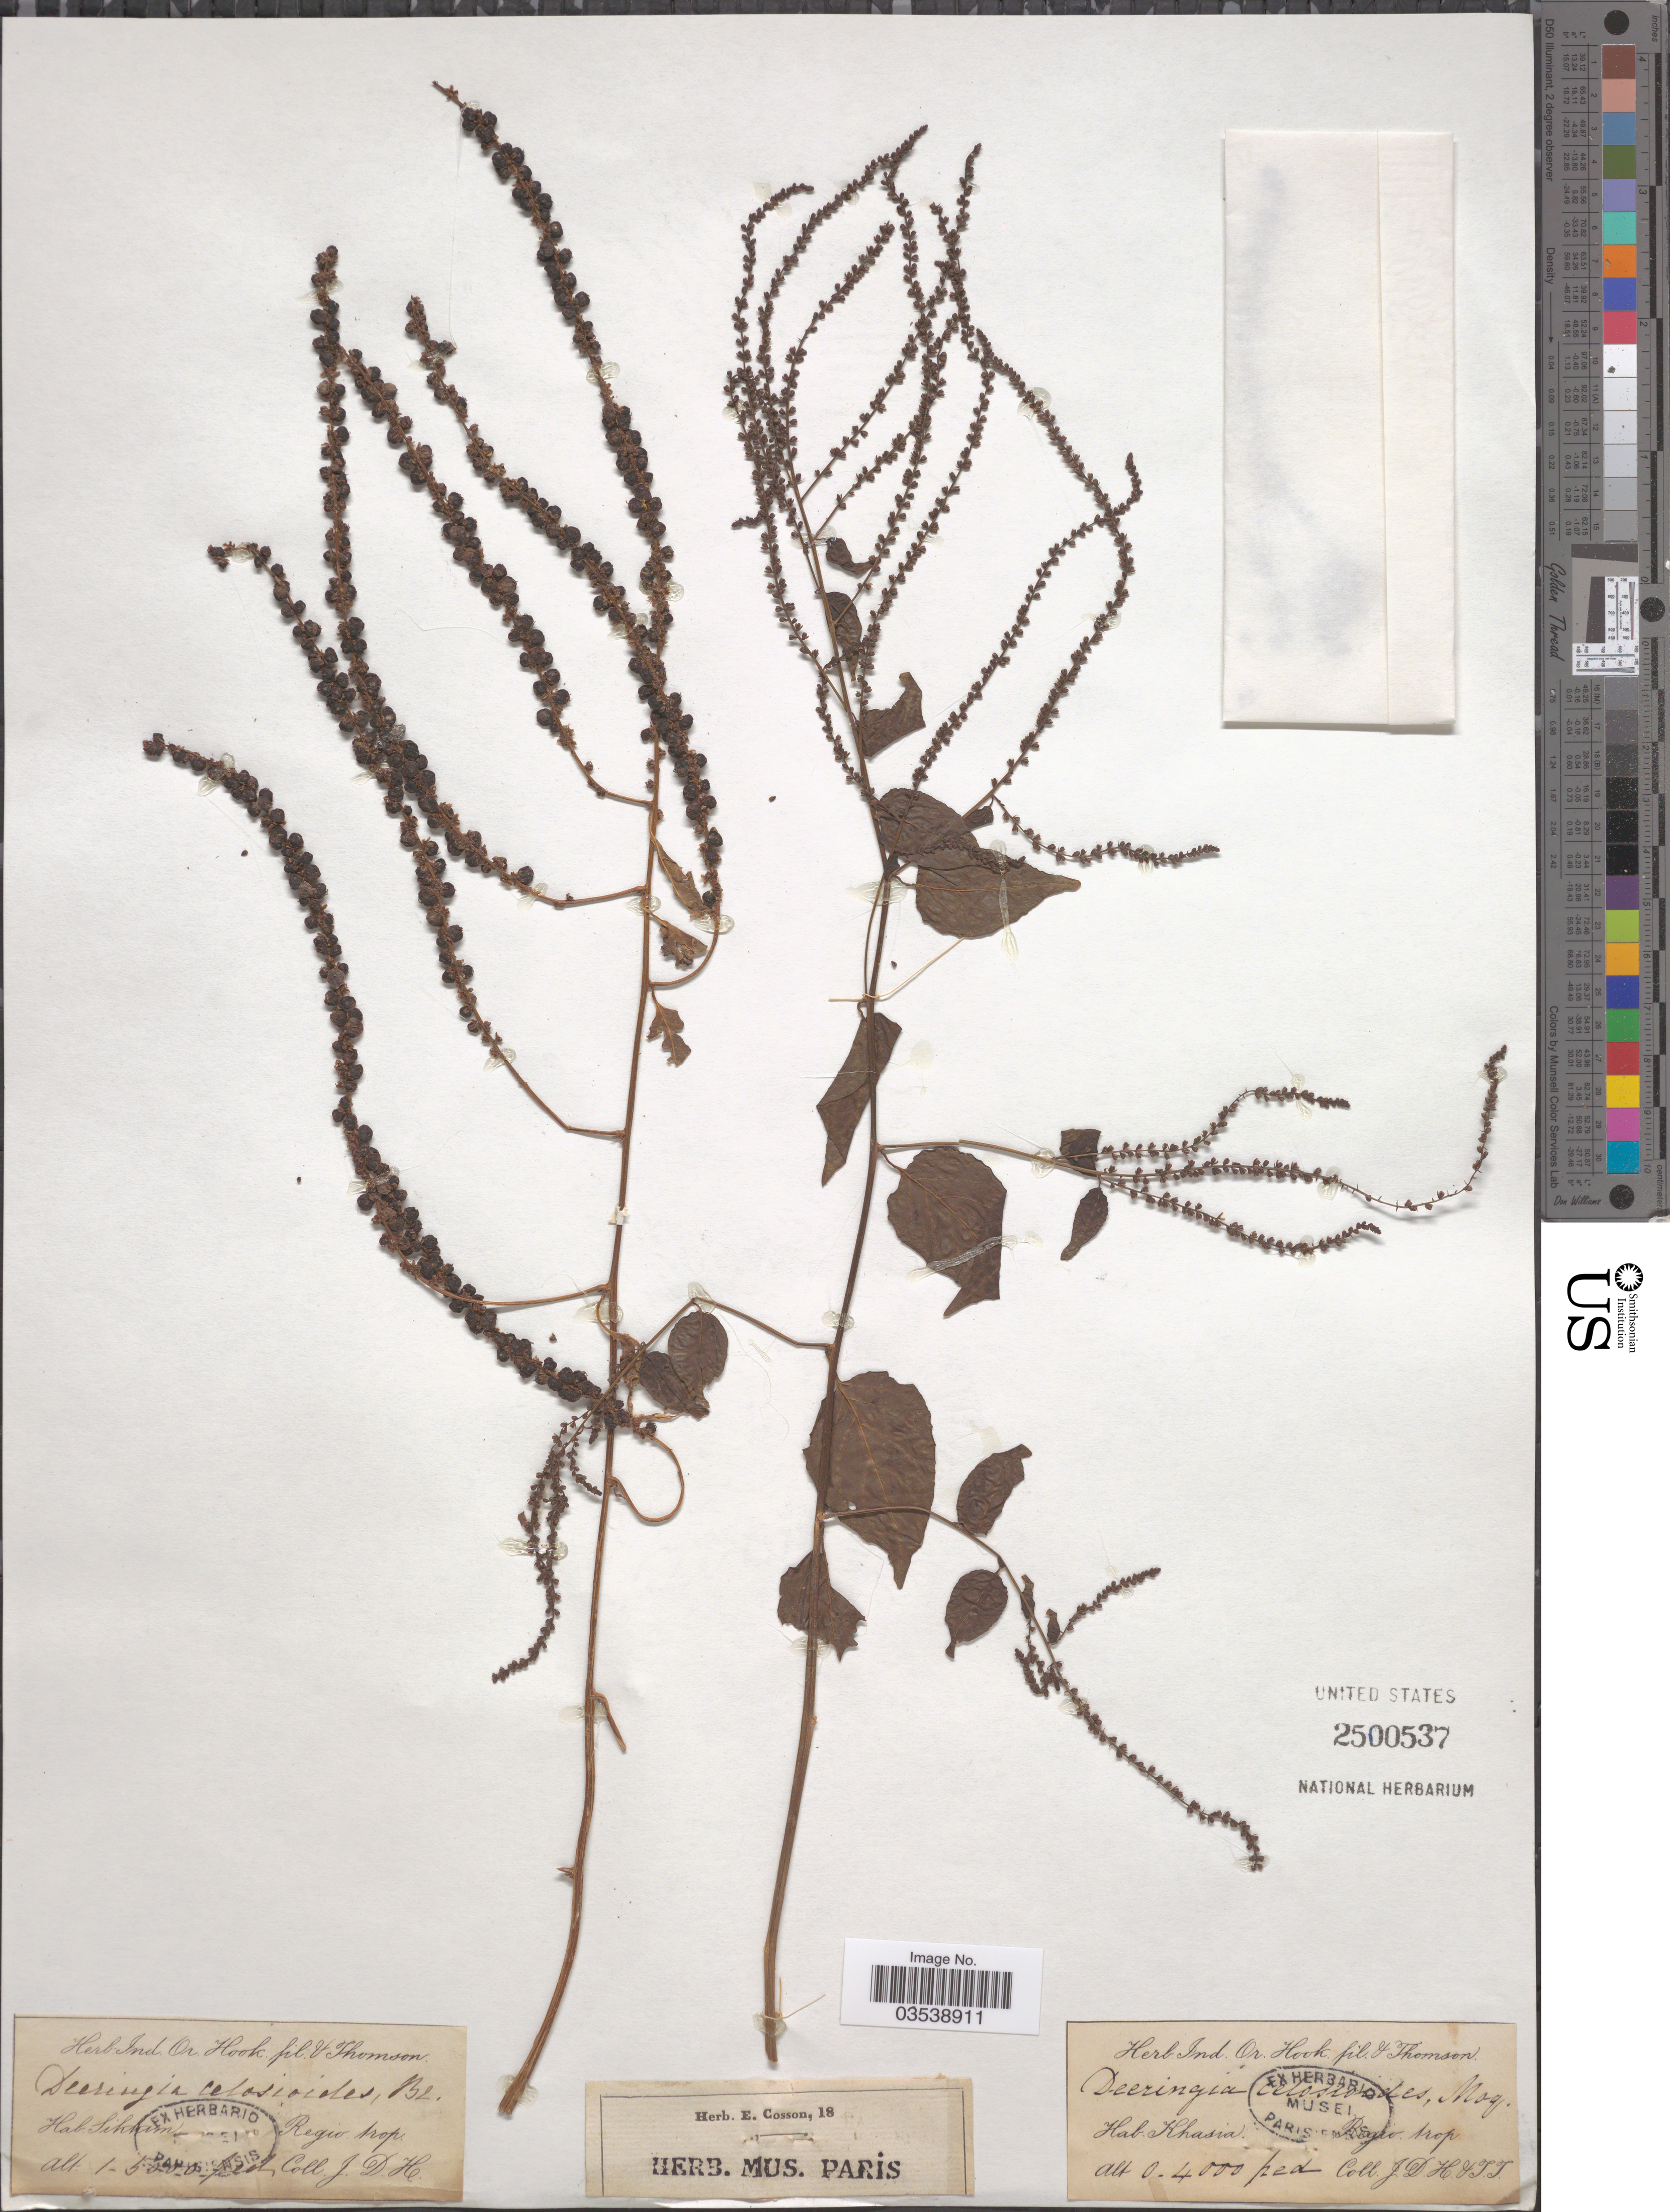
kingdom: Plantae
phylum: Tracheophyta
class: Magnoliopsida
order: Caryophyllales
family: Amaranthaceae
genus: Deeringia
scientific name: Deeringia amaranthoides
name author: (Lam.) Merr.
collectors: J. D. Hooker & T. Thomson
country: India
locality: Khasia.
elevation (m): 0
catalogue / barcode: US 2500537-2